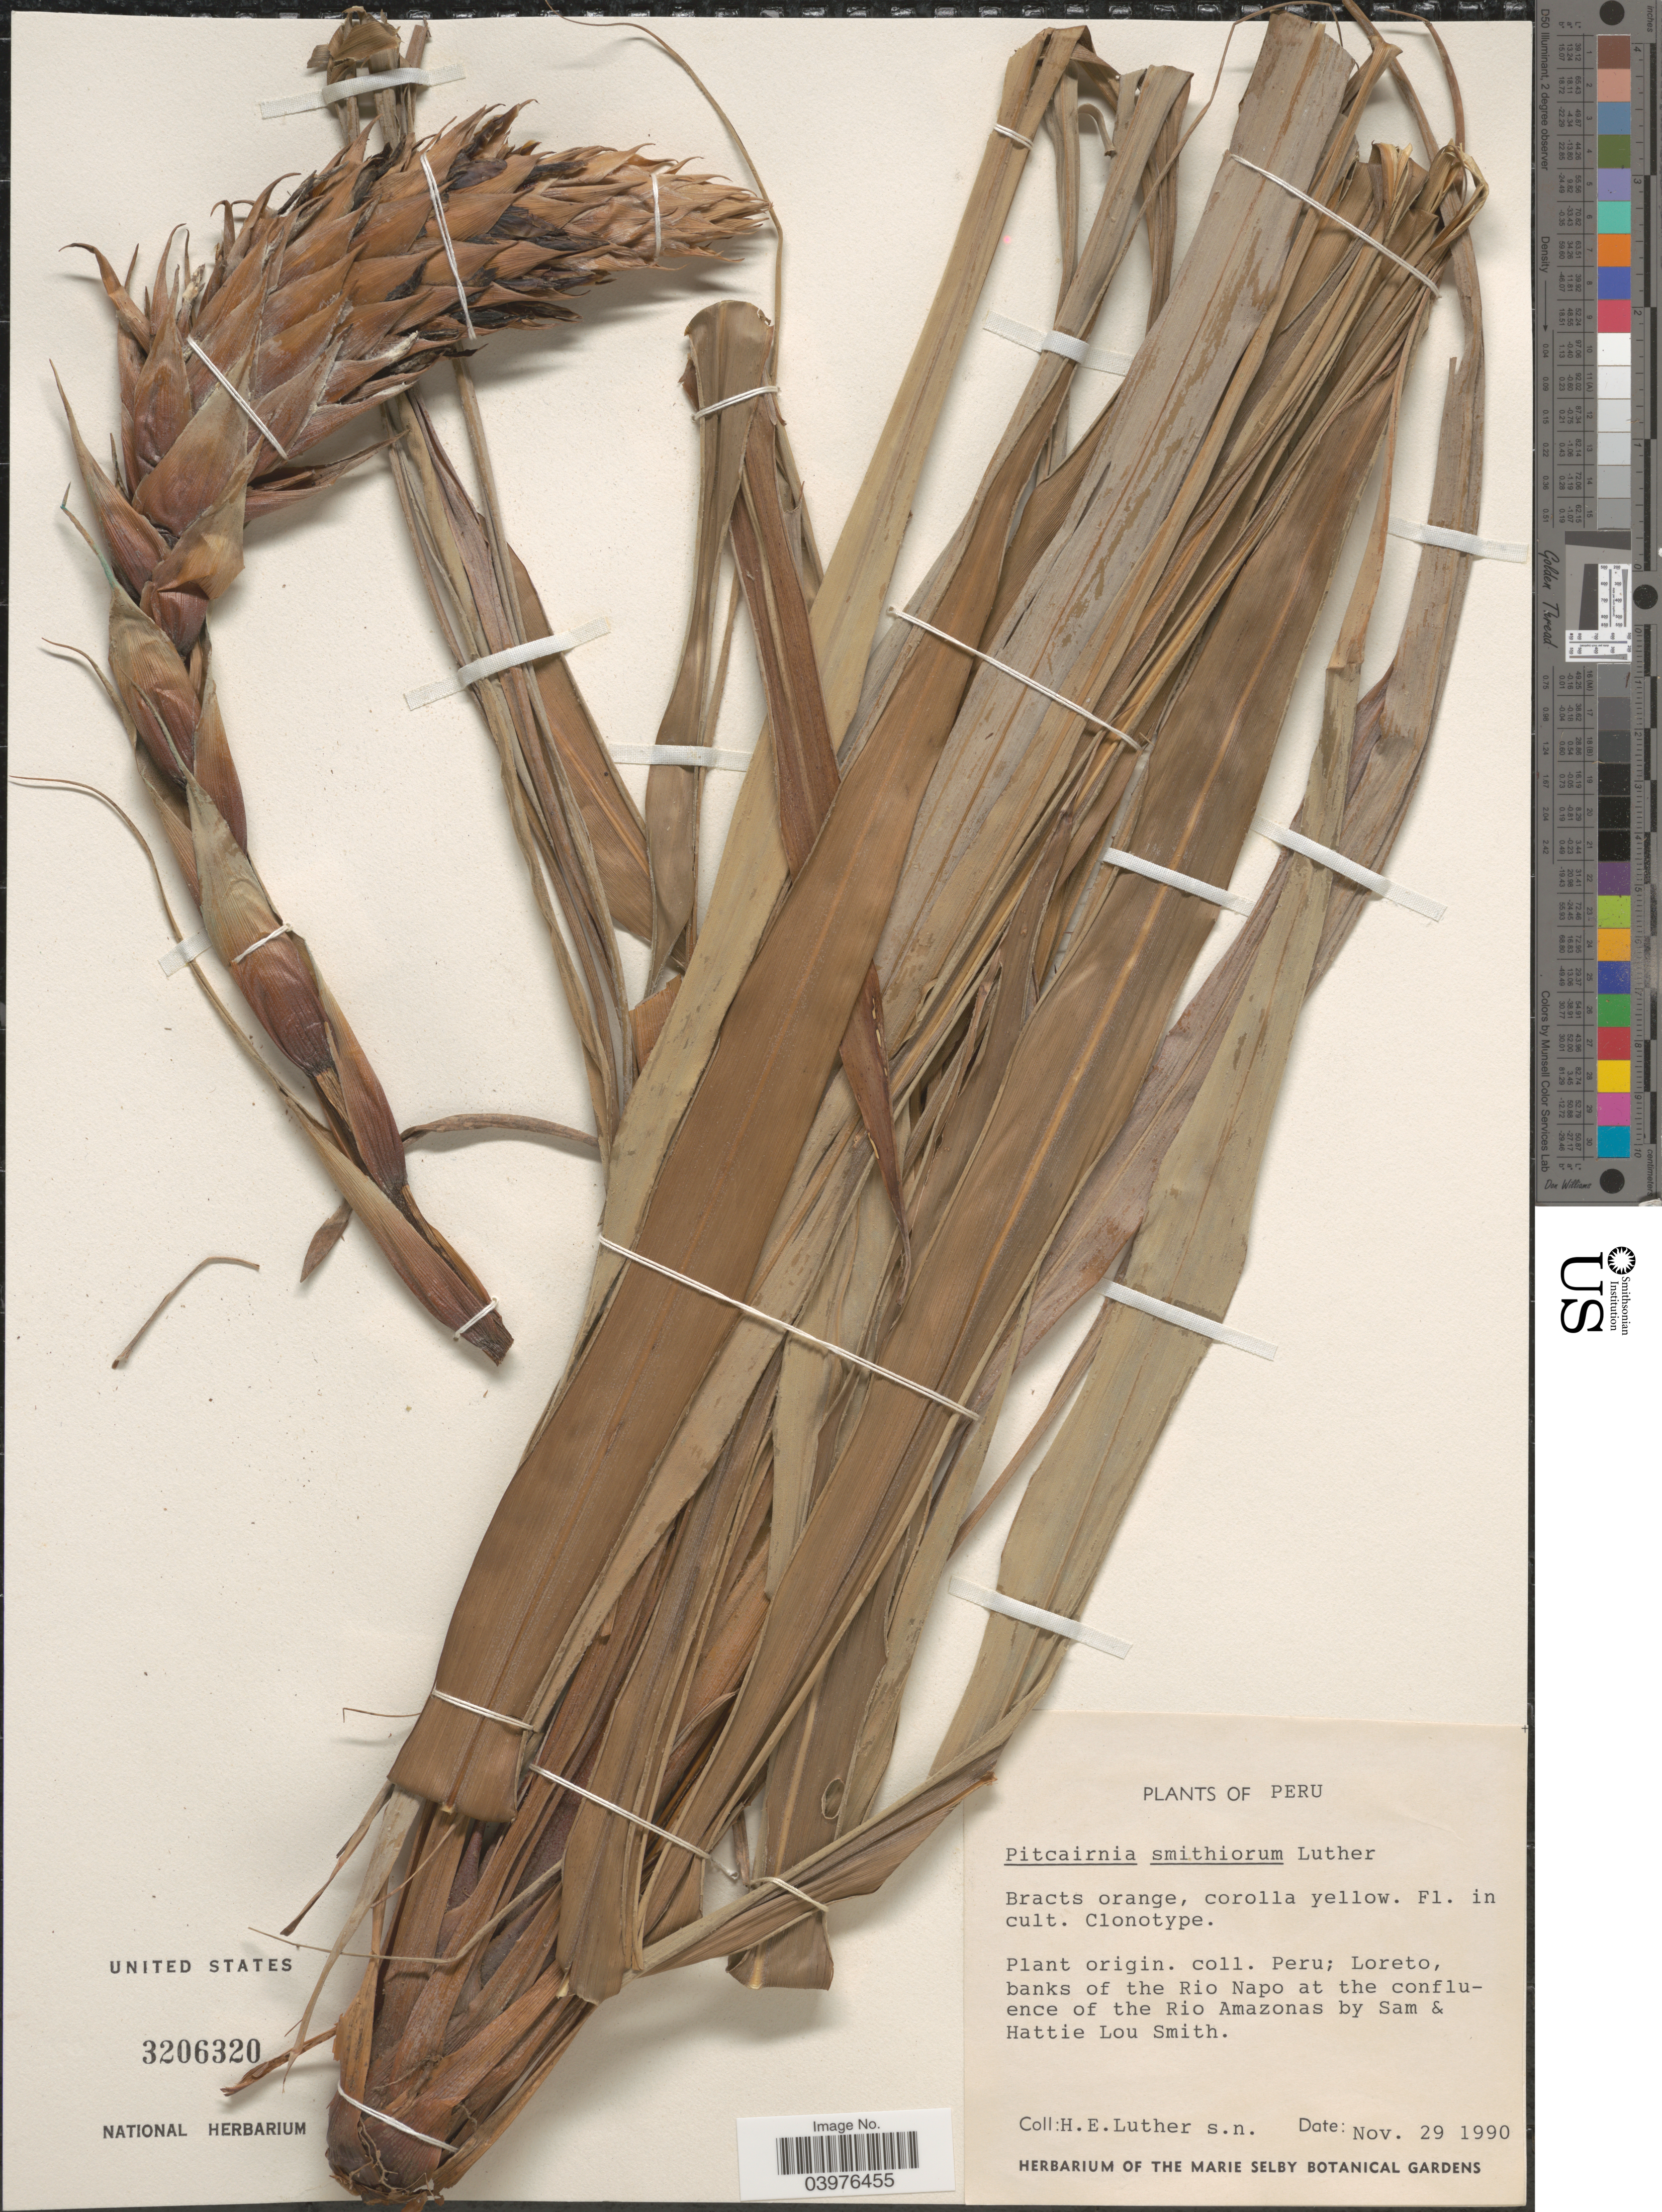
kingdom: Plantae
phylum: Tracheophyta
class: Liliopsida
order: Poales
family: Bromeliaceae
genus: Pitcairnia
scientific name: Pitcairnia smithiorum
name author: H.E. Luther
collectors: Hans E. Luther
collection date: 1990-11-29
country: United States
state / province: Florida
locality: The Marie Selby Botanical Gardens.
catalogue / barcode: US 3206320